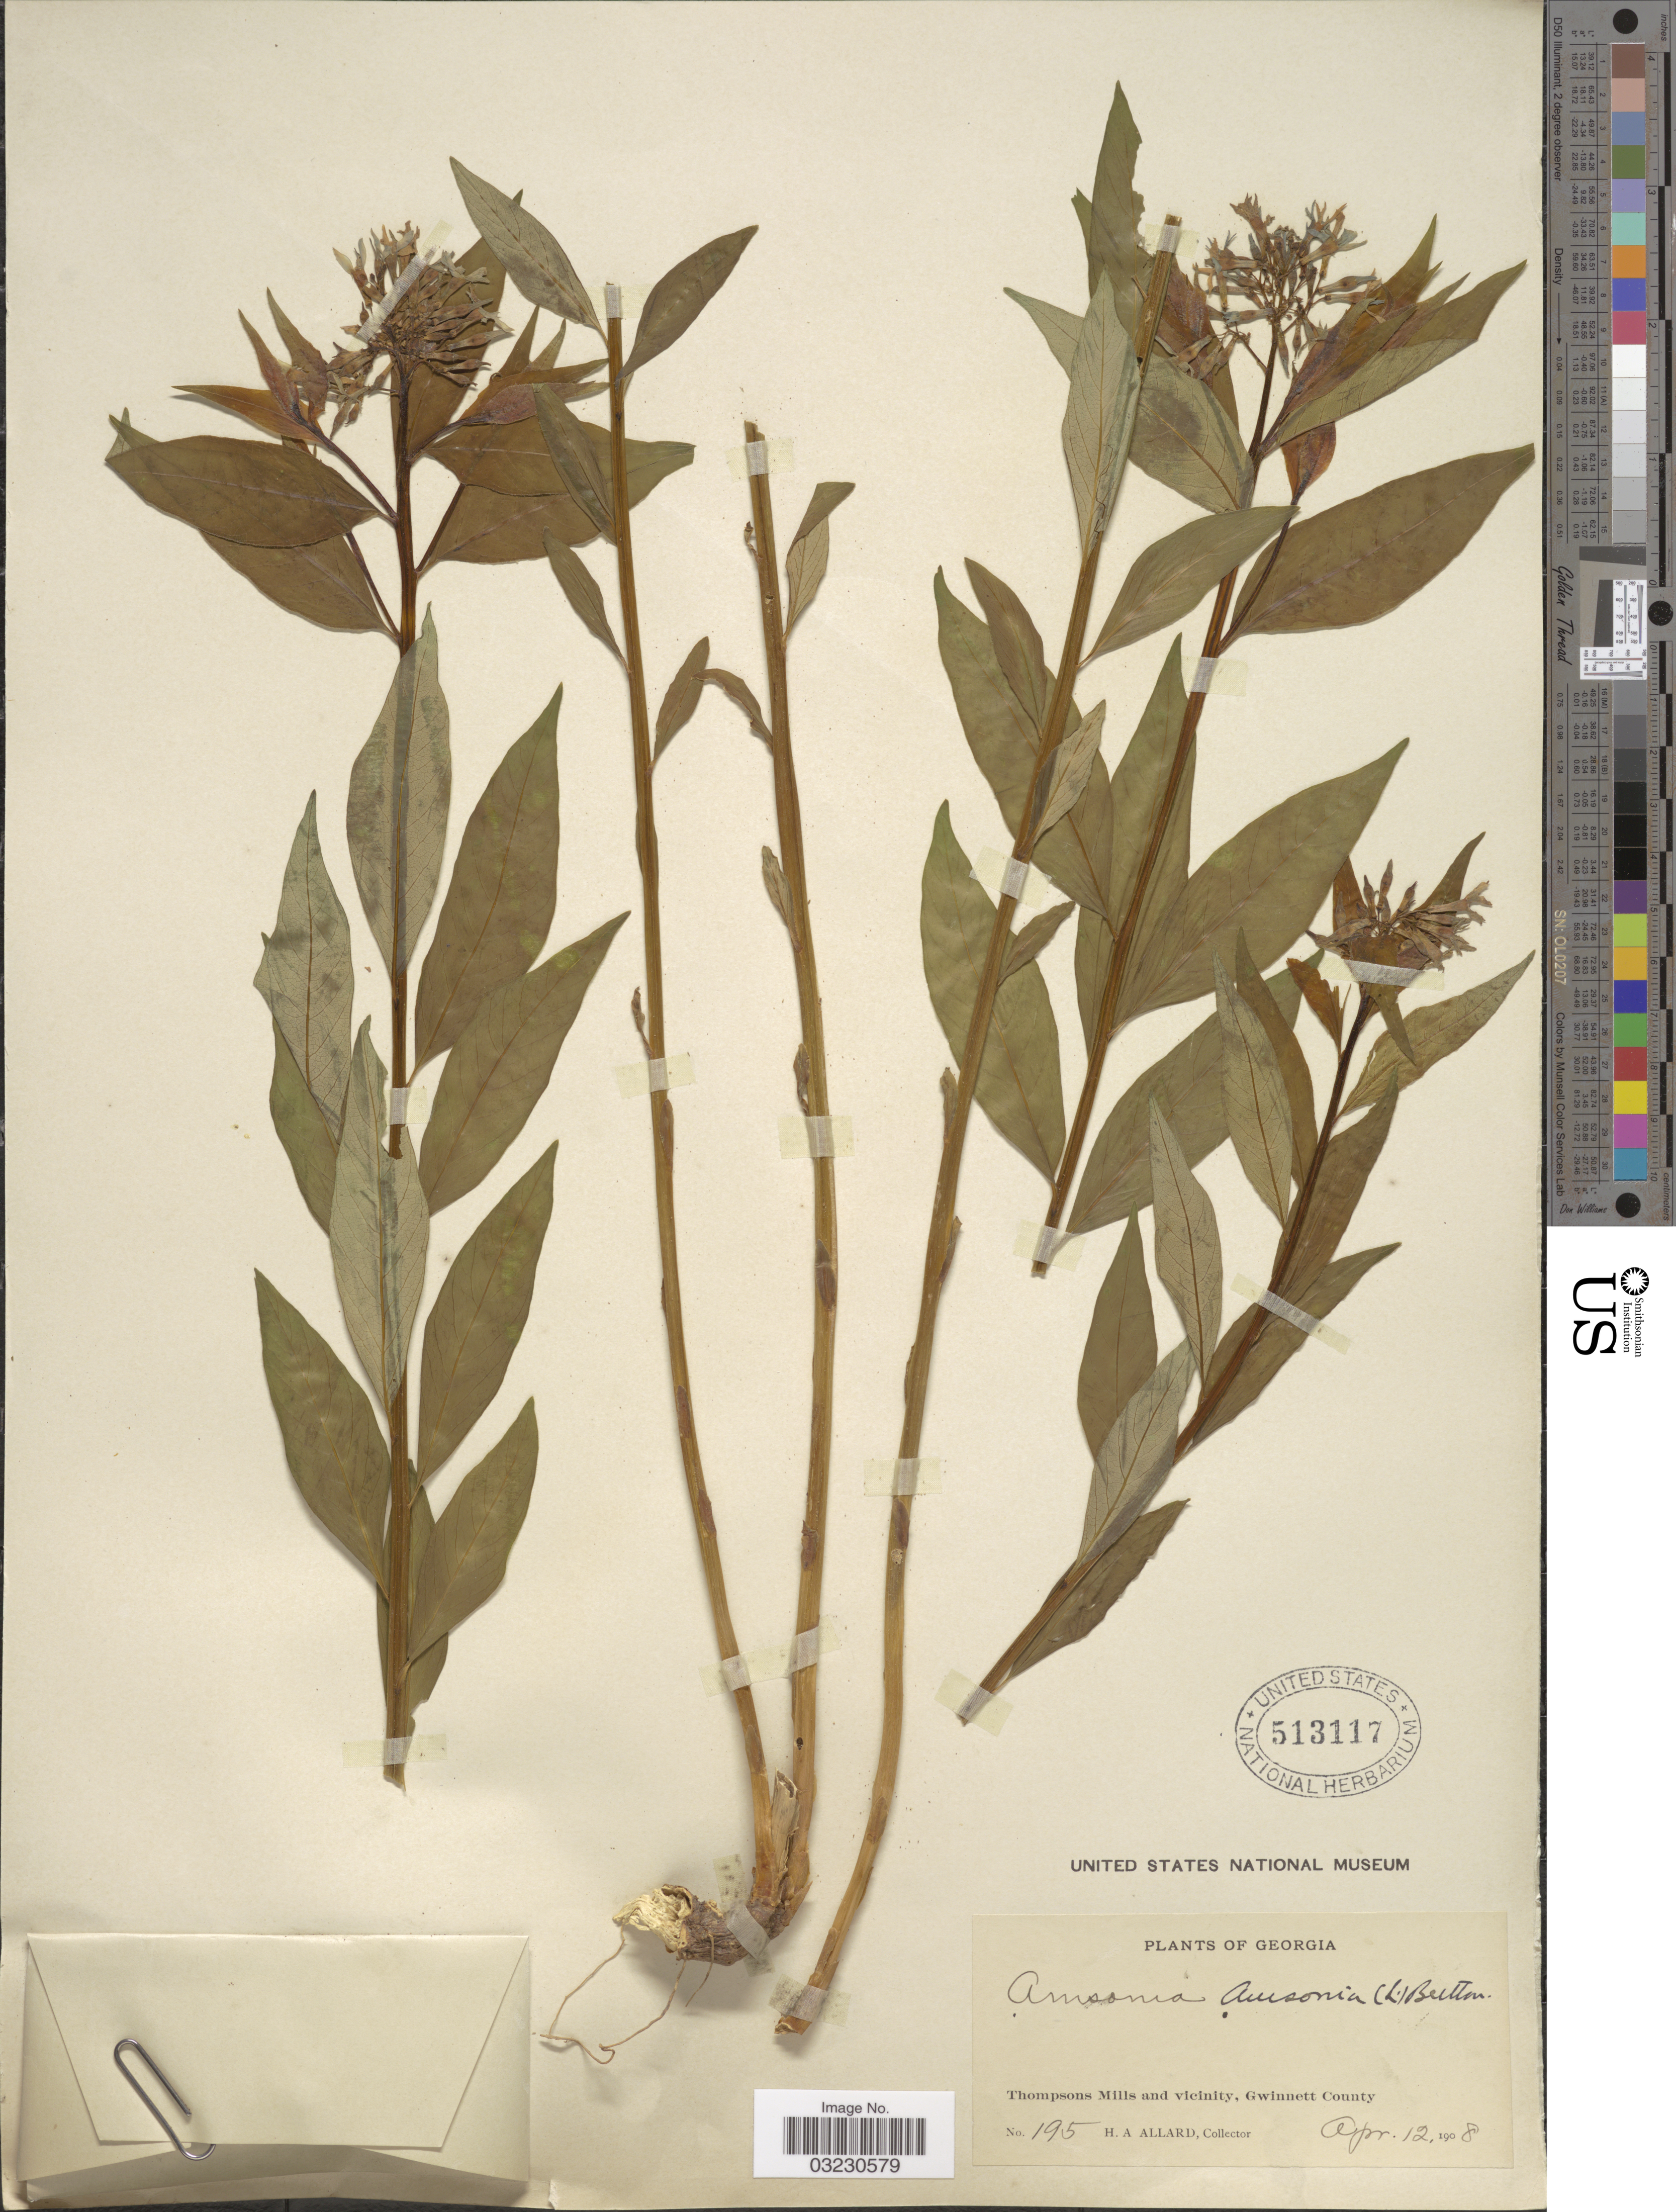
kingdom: Plantae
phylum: Tracheophyta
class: Magnoliopsida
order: Gentianales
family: Apocynaceae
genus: Amsonia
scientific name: Amsonia tabernaemontana var. salicifolia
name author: (Pursh) Woodson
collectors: H. A. Allard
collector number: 195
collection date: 1908-04-12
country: United States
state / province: Georgia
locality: Thompsons Mills and vicinity, Gwinnett County.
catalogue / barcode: US 513117